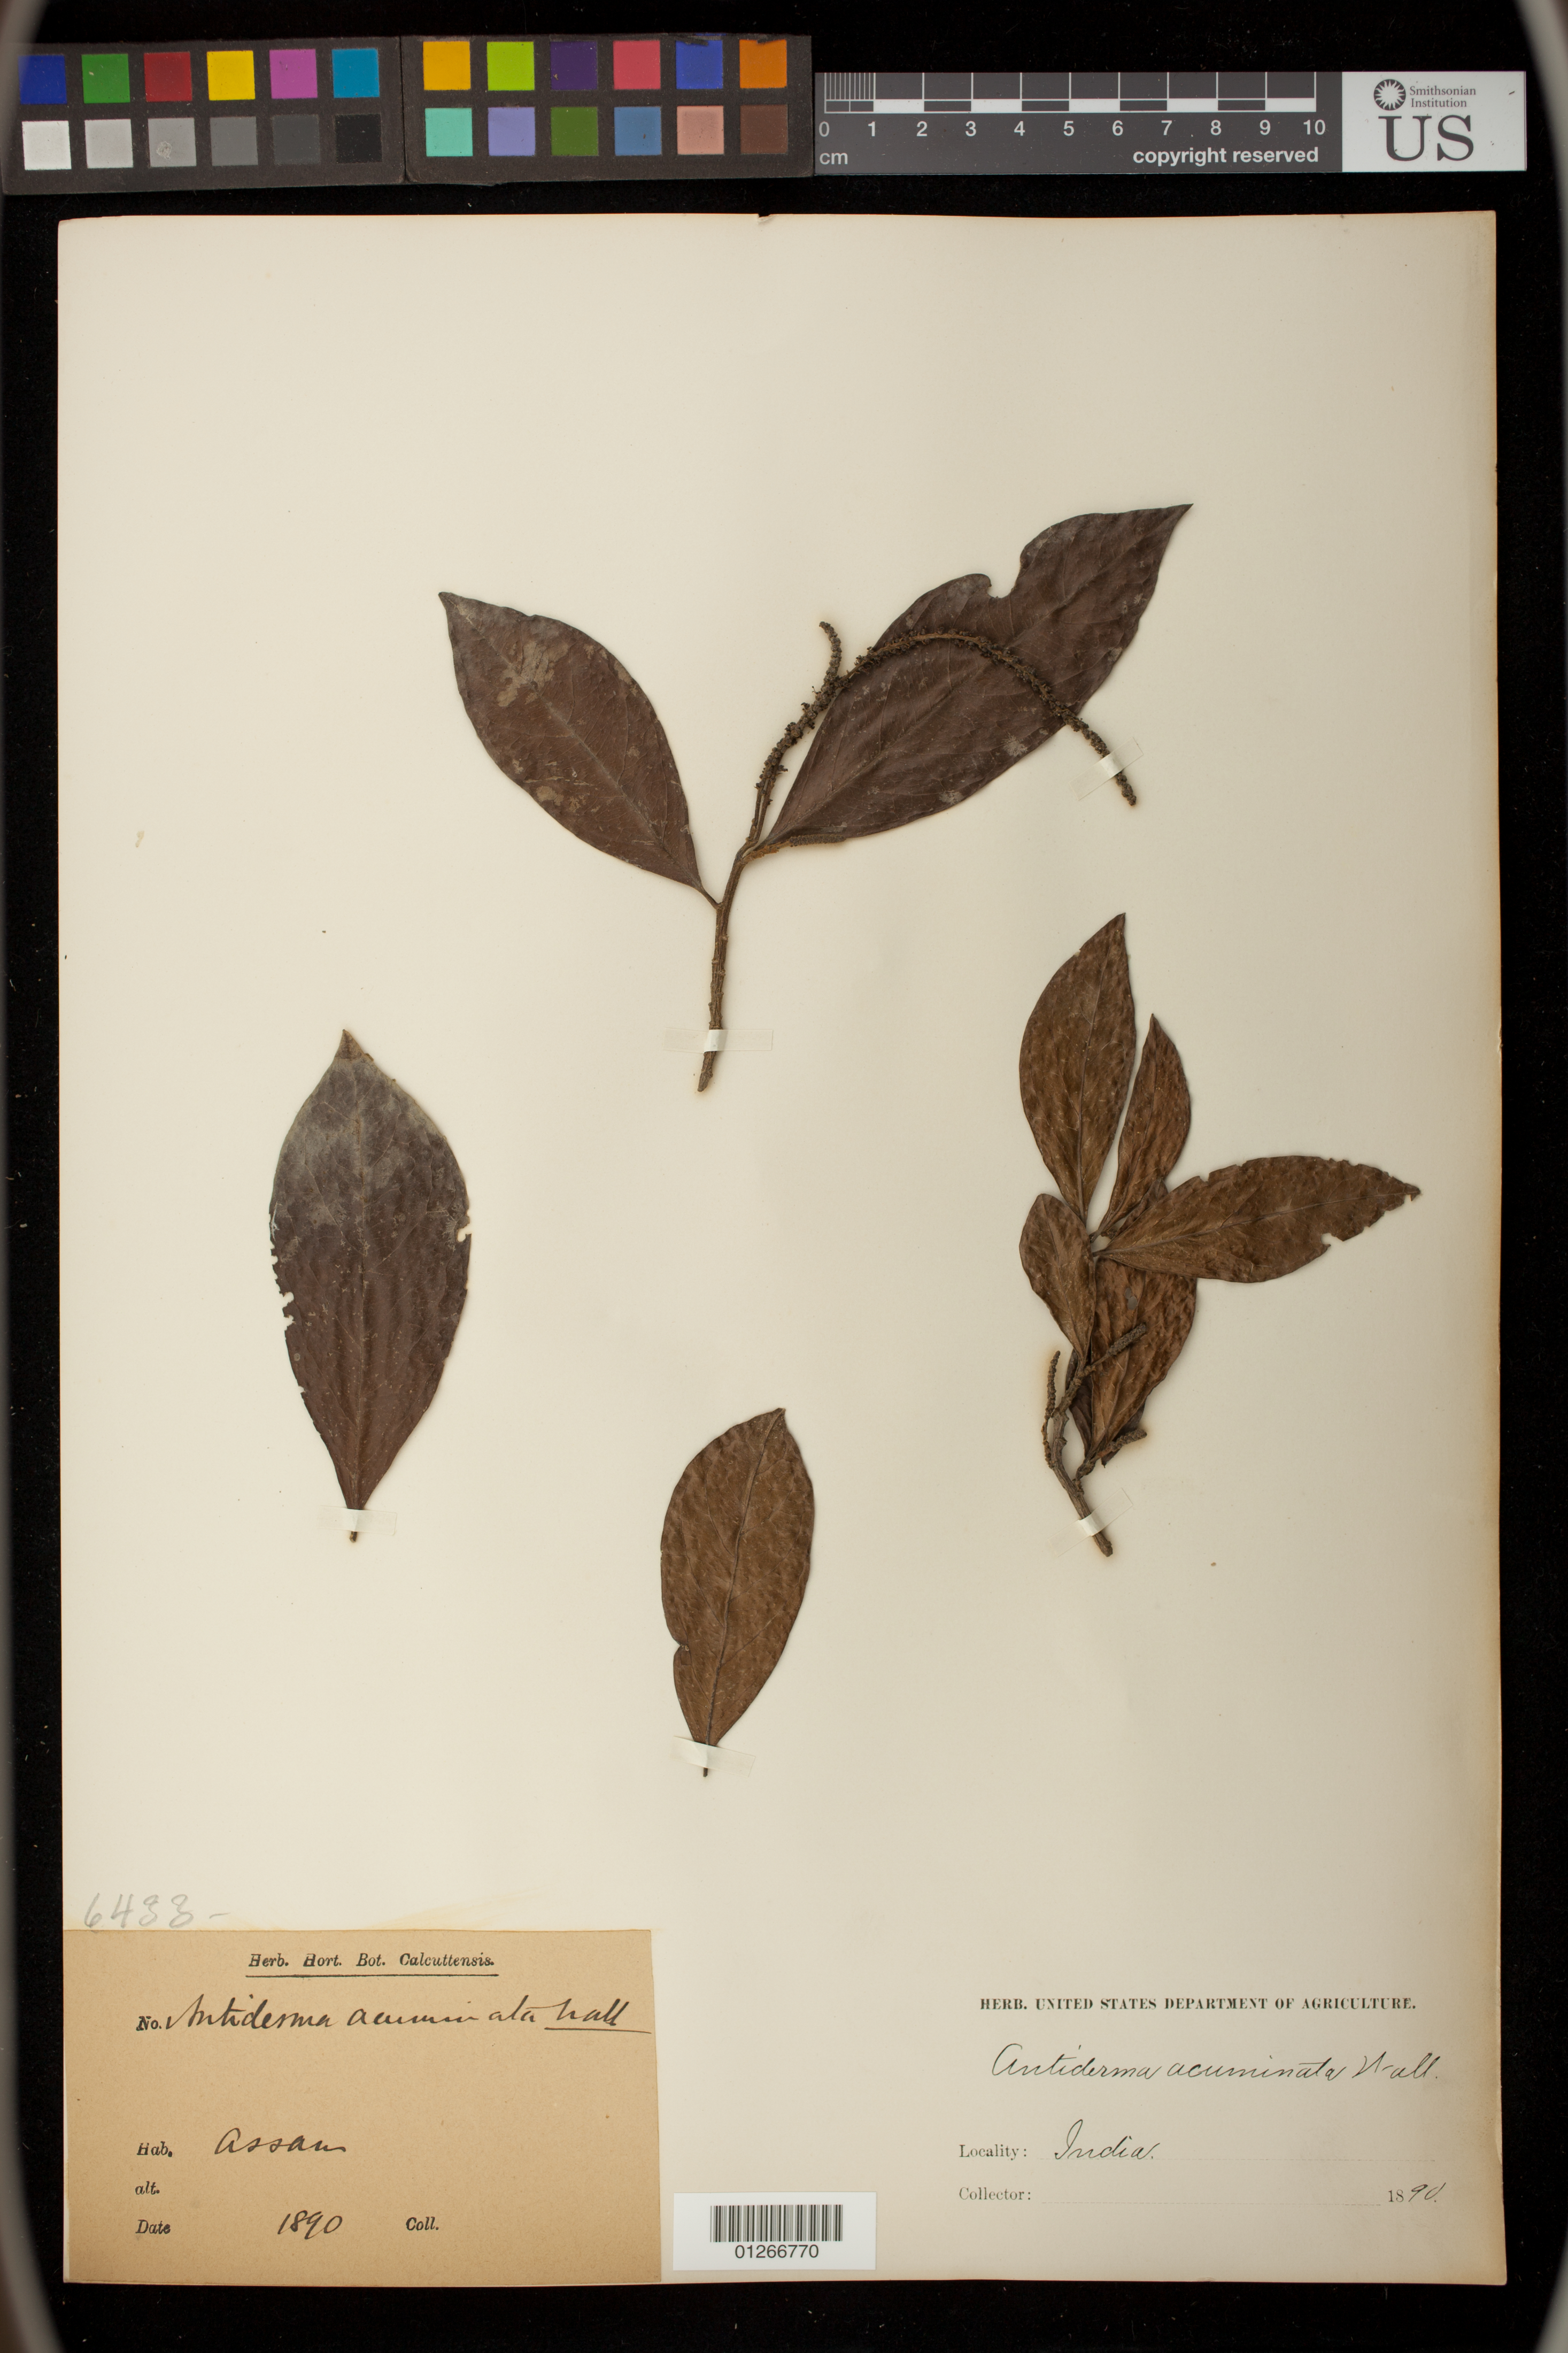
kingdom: Plantae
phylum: Tracheophyta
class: Magnoliopsida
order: Malpighiales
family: Phyllanthaceae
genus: Antidesma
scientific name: Antidesma acuminatum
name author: Wight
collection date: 1890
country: India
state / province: Assam